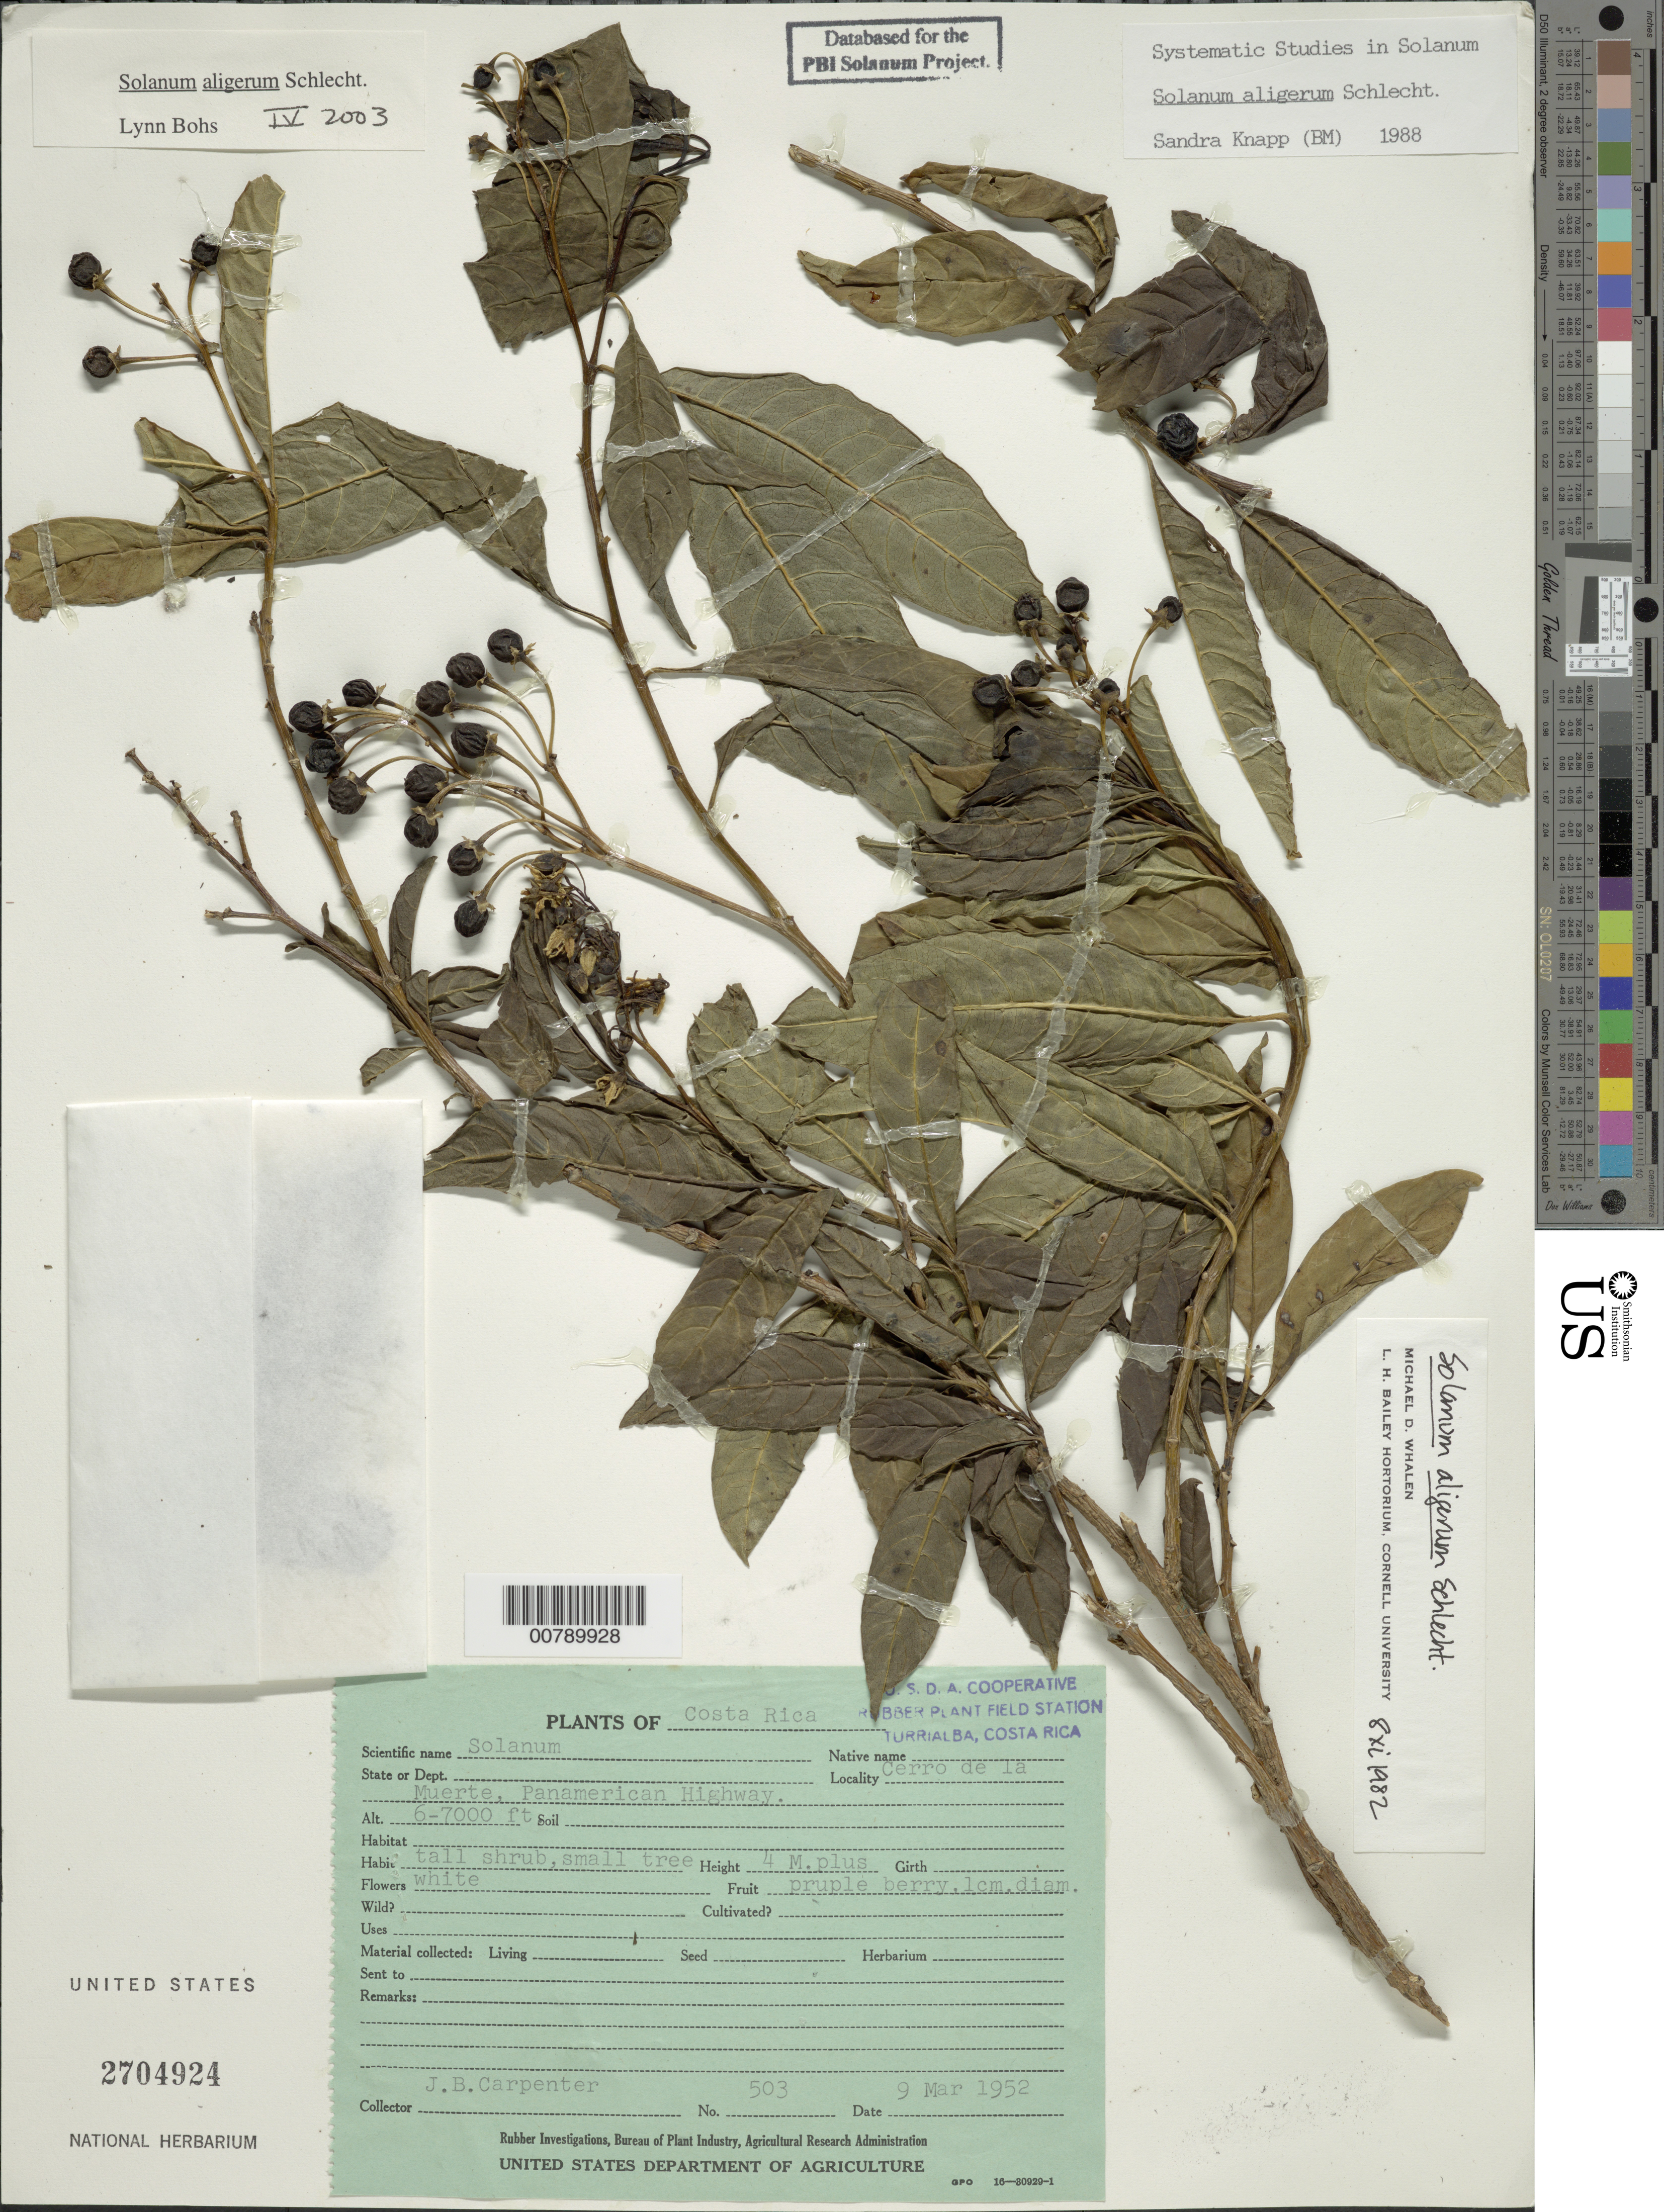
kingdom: Plantae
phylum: Tracheophyta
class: Magnoliopsida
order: Solanales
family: Solanaceae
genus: Solanum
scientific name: Solanum aligerum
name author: Schltdl.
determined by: Bohs, L. A.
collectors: J. Carpenter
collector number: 503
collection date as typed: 9 Mar 1952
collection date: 1952-03-09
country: Costa Rica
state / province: Cartago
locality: Cerro de la Muerte, Panamerican Highway.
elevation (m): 1829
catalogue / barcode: US 2704924